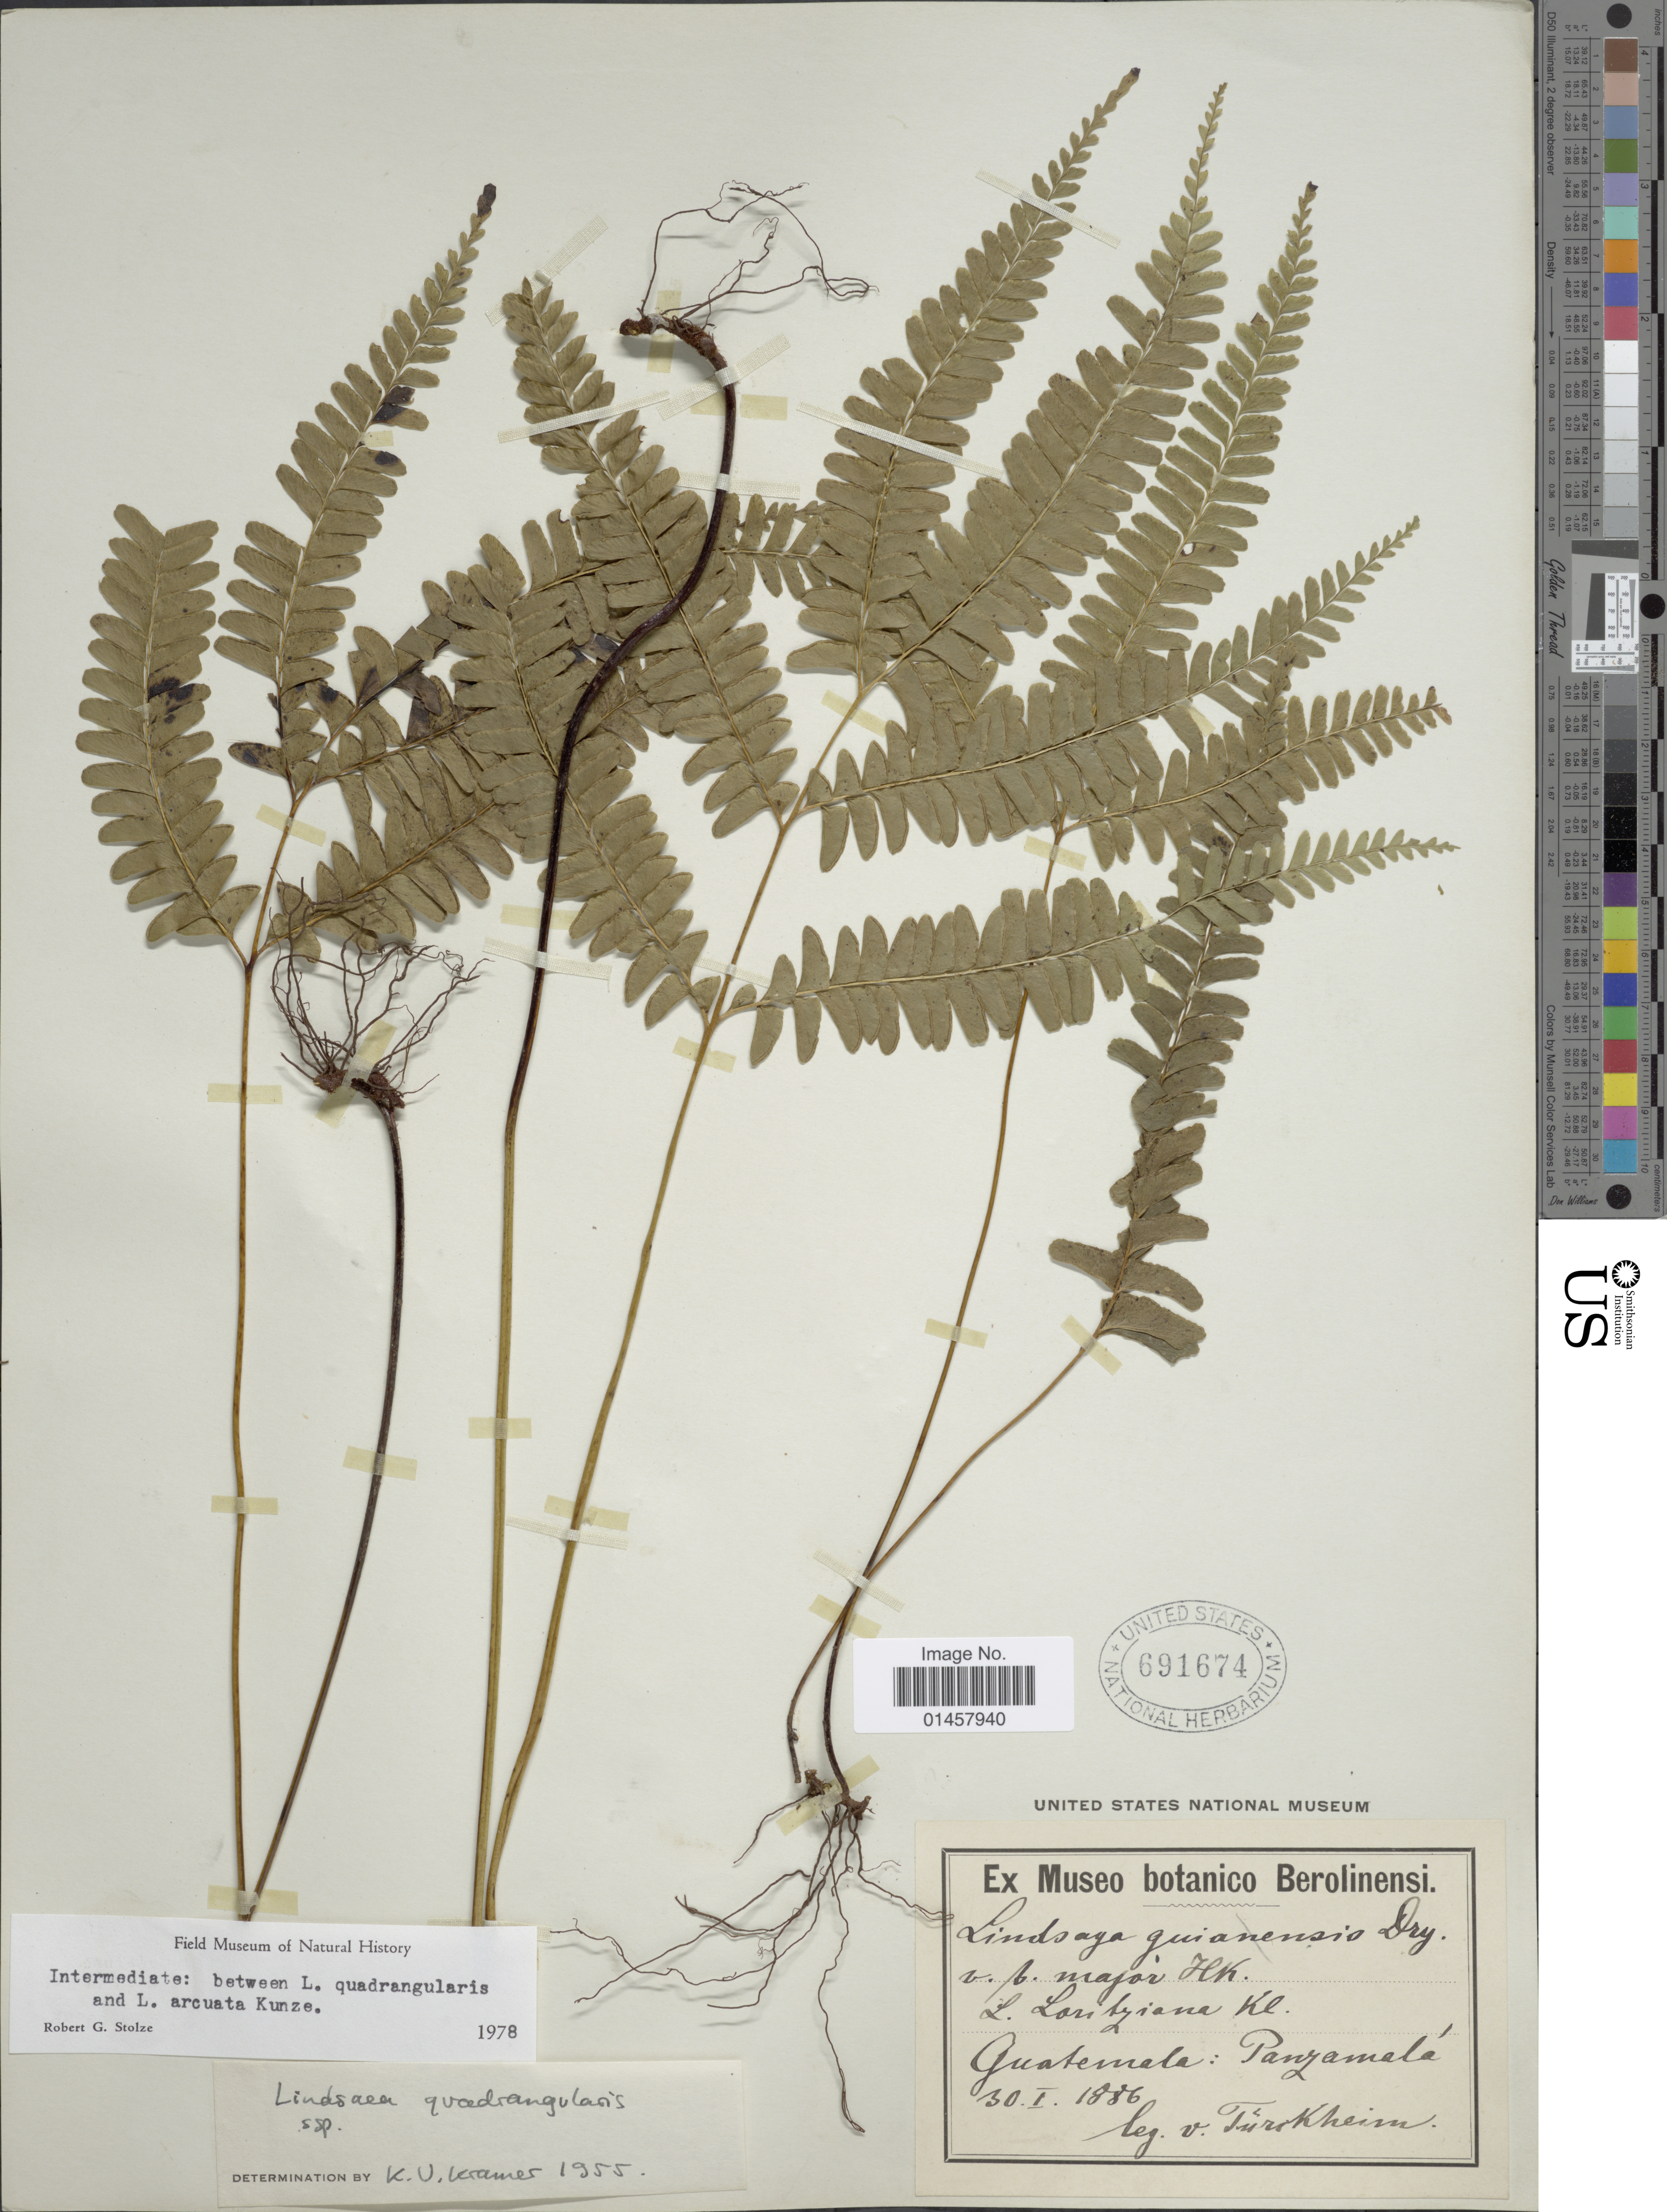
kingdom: Plantae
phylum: Tracheophyta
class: Polypodiopsida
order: Polypodiales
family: Lindsaeaceae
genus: Lindsaea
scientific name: Lindsaea quadrangularis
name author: Raddi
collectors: H. von Türckheim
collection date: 1886-01-30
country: Guatemala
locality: Guatemala: Panzamalá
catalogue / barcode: US 691674